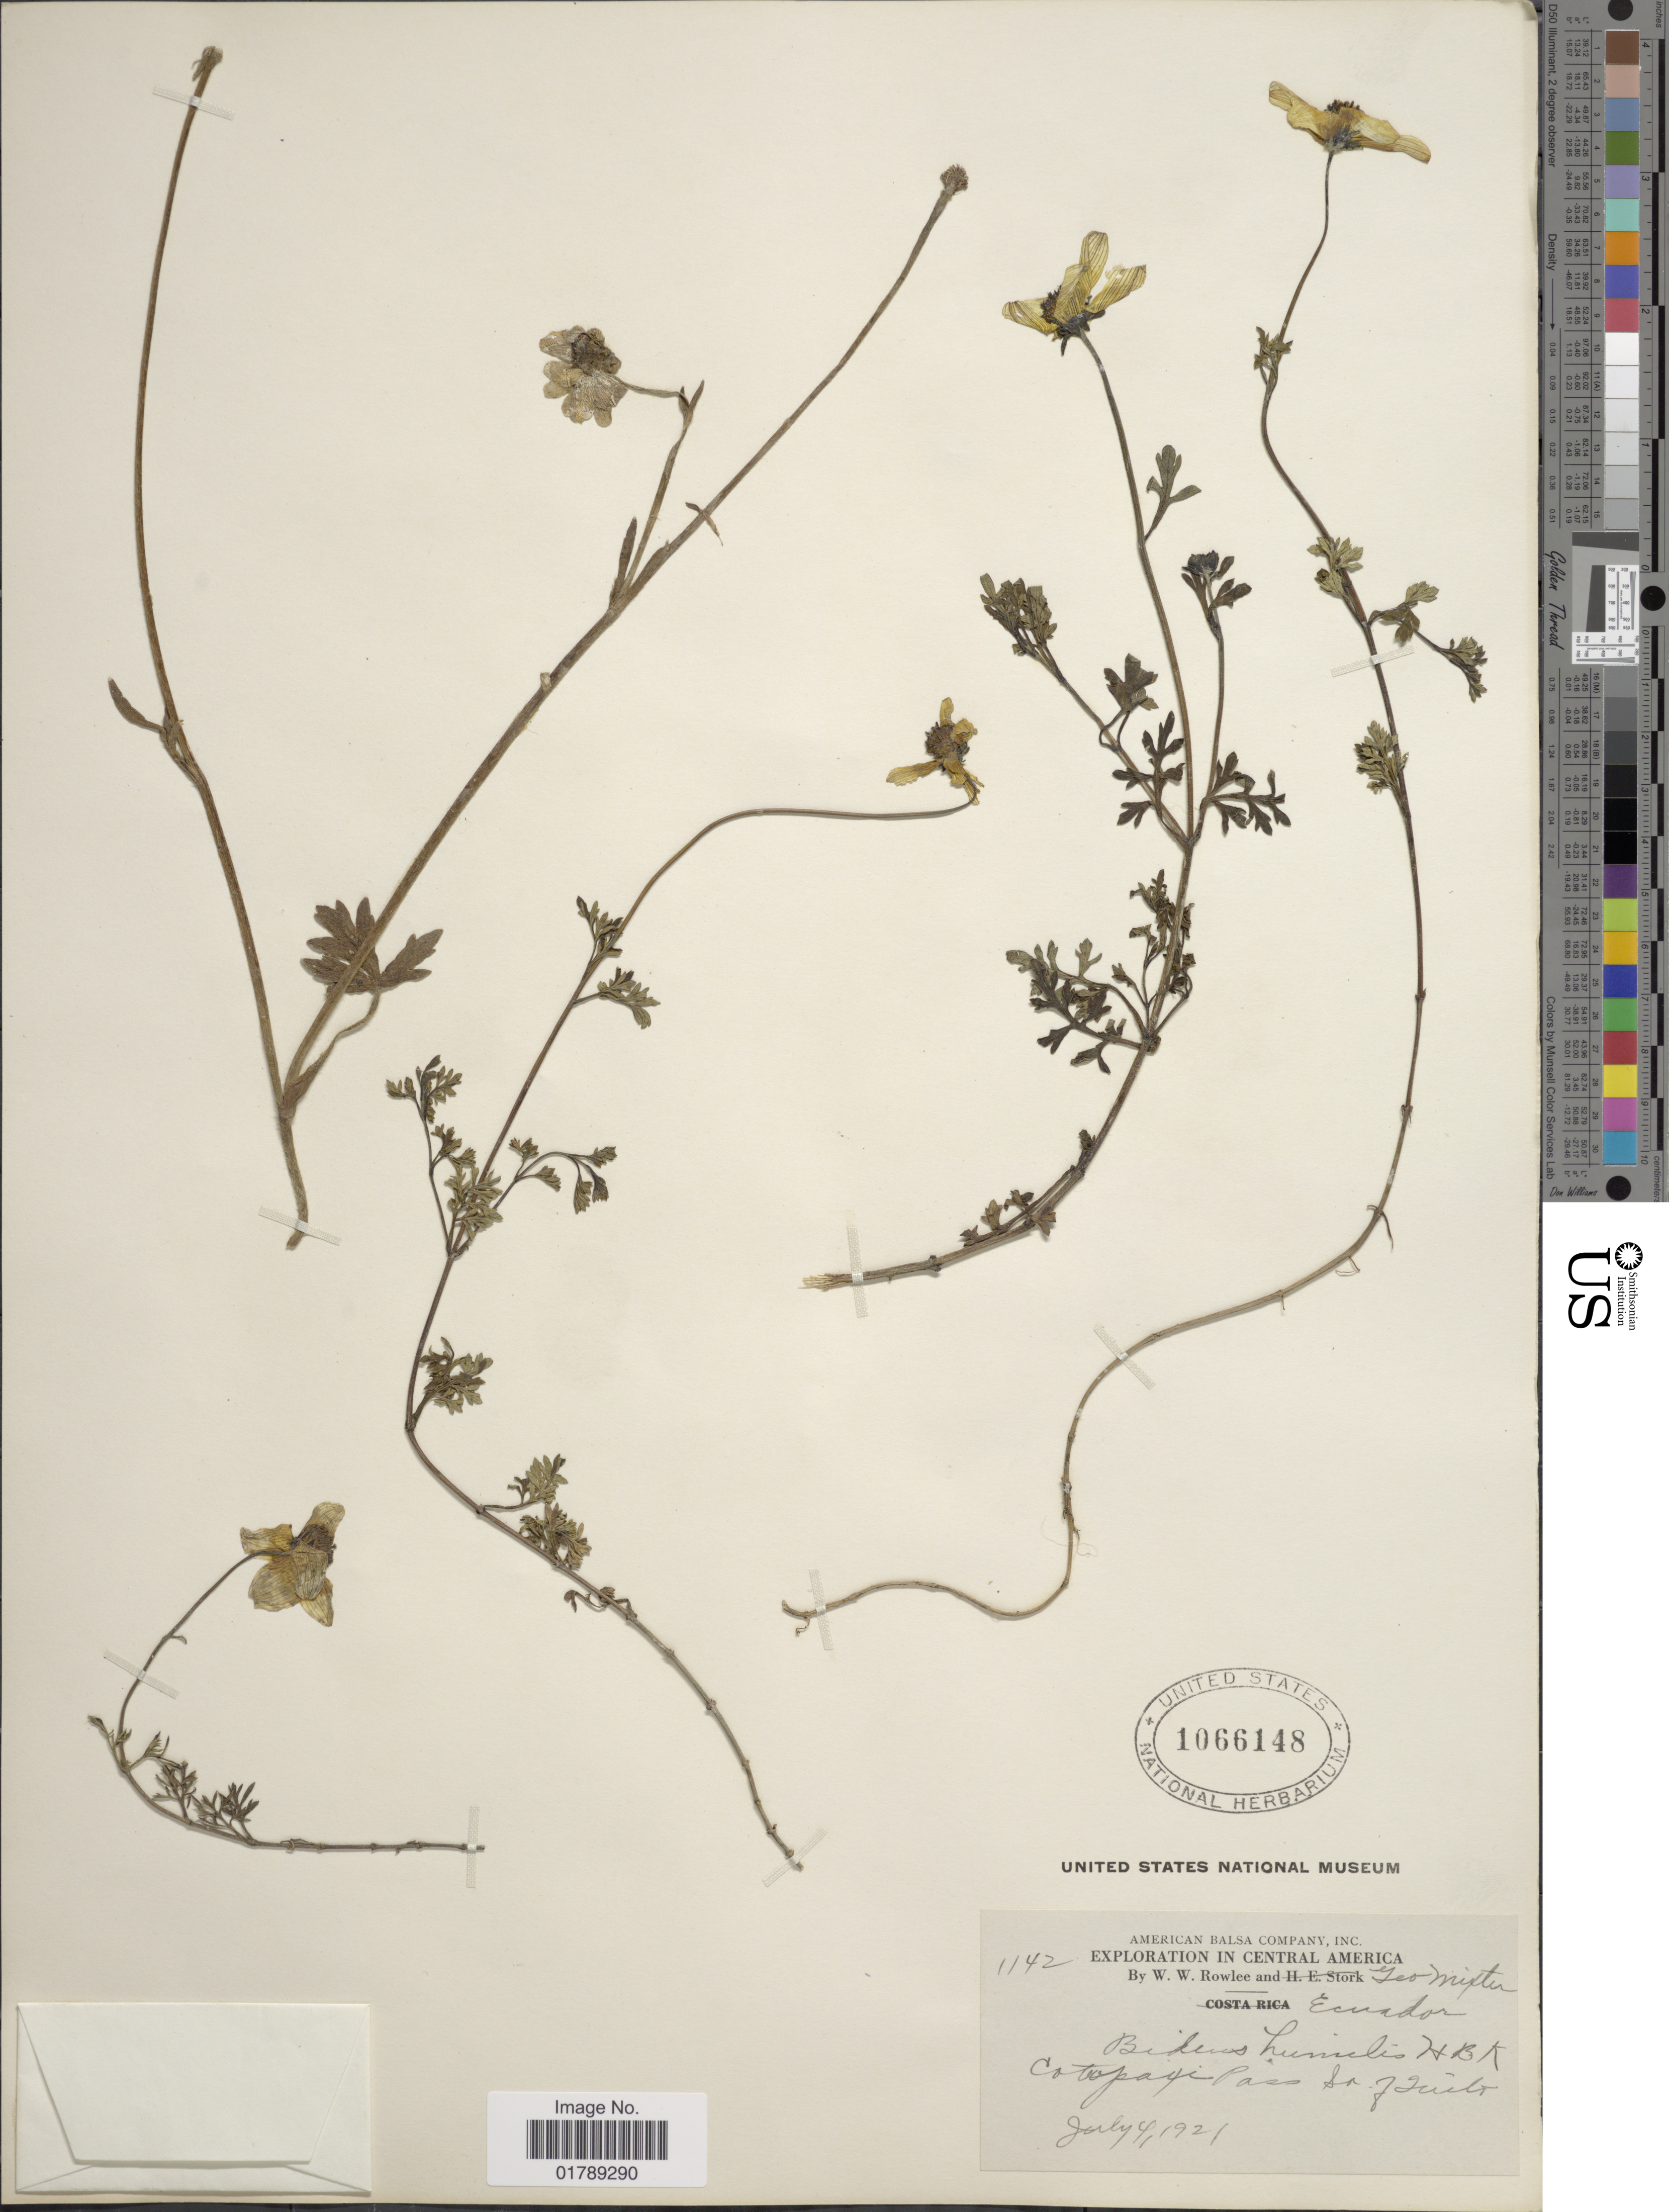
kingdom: Plantae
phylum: Tracheophyta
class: Magnoliopsida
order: Asterales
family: Asteraceae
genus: Bidens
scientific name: Bidens triplinervia var. macrantha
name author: (Wedd.) Sherff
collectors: W. W. Rowlee & G. Mixter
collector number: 1142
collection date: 1921-07-04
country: Ecuador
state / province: Cotopaxi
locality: Cotopaxi Pass So. of Quito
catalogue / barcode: US 1066148